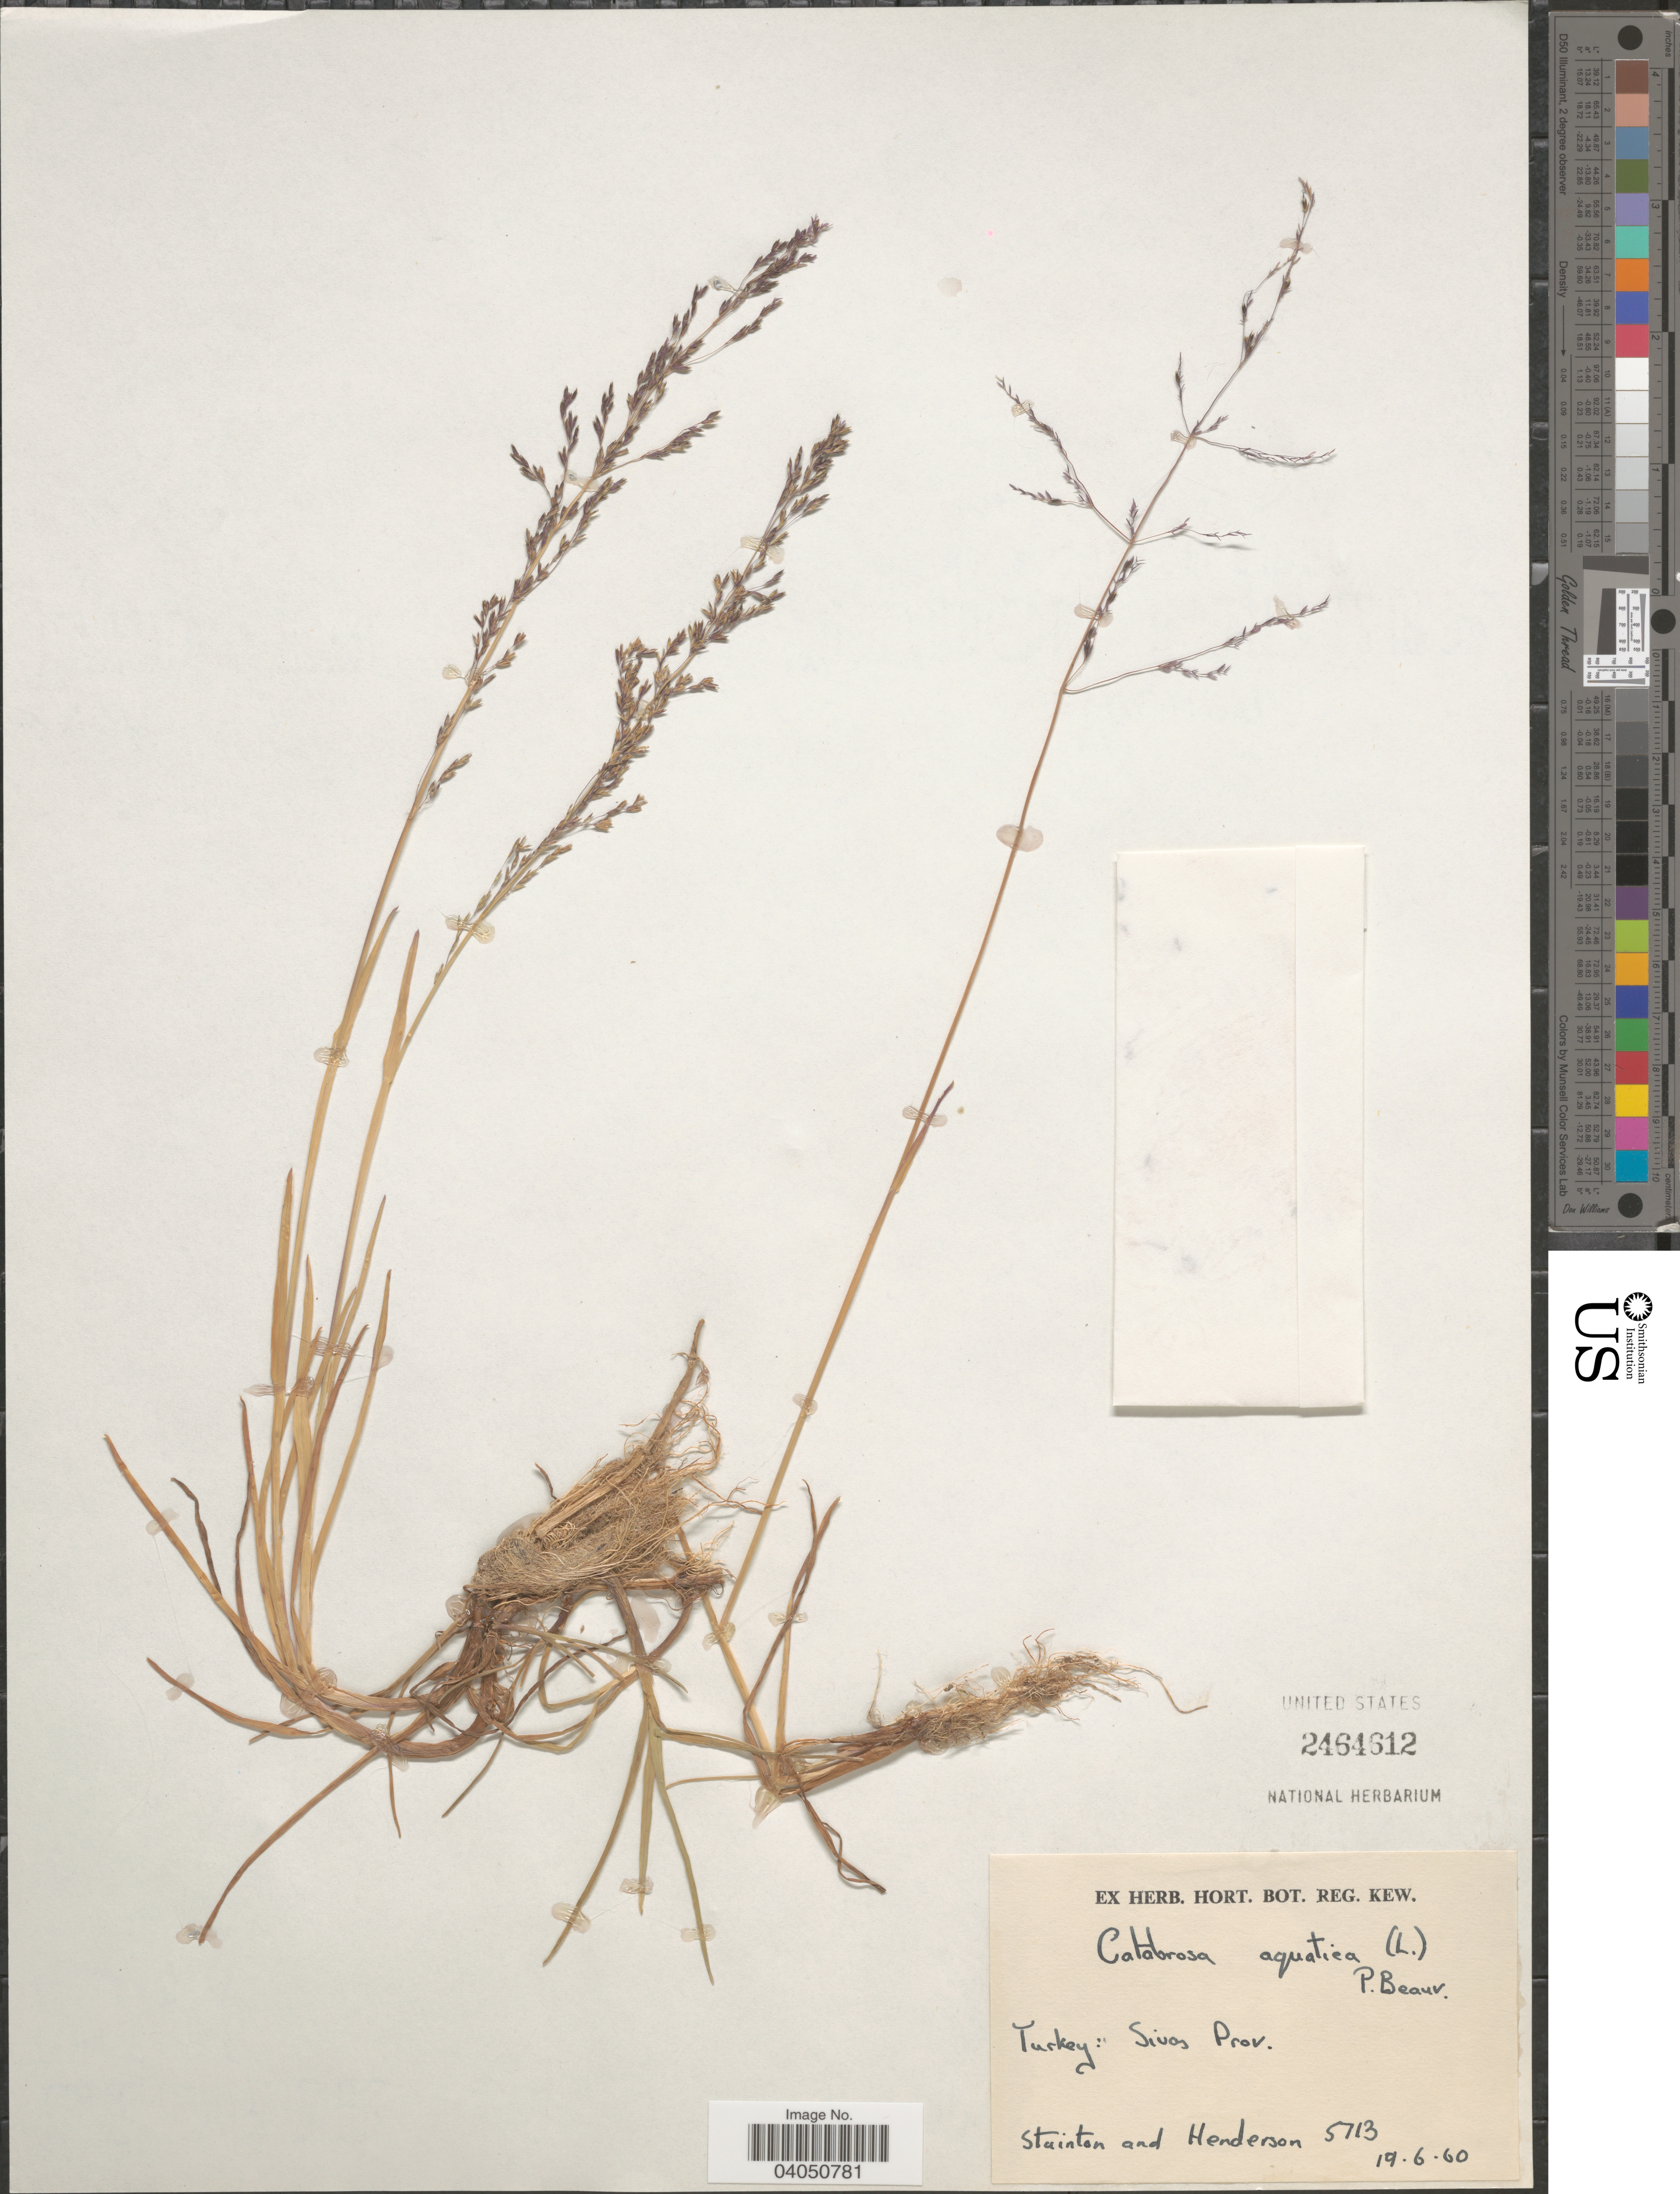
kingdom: Plantae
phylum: Tracheophyta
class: Liliopsida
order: Poales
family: Poaceae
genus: Catabrosa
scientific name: Catabrosa aquatica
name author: (L.) P. Beauv.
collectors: -. Stainton & -. Henderson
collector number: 5713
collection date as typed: Transcribed d/m/y: 19/6/60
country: Turkey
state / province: Sivas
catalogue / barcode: US 2464612